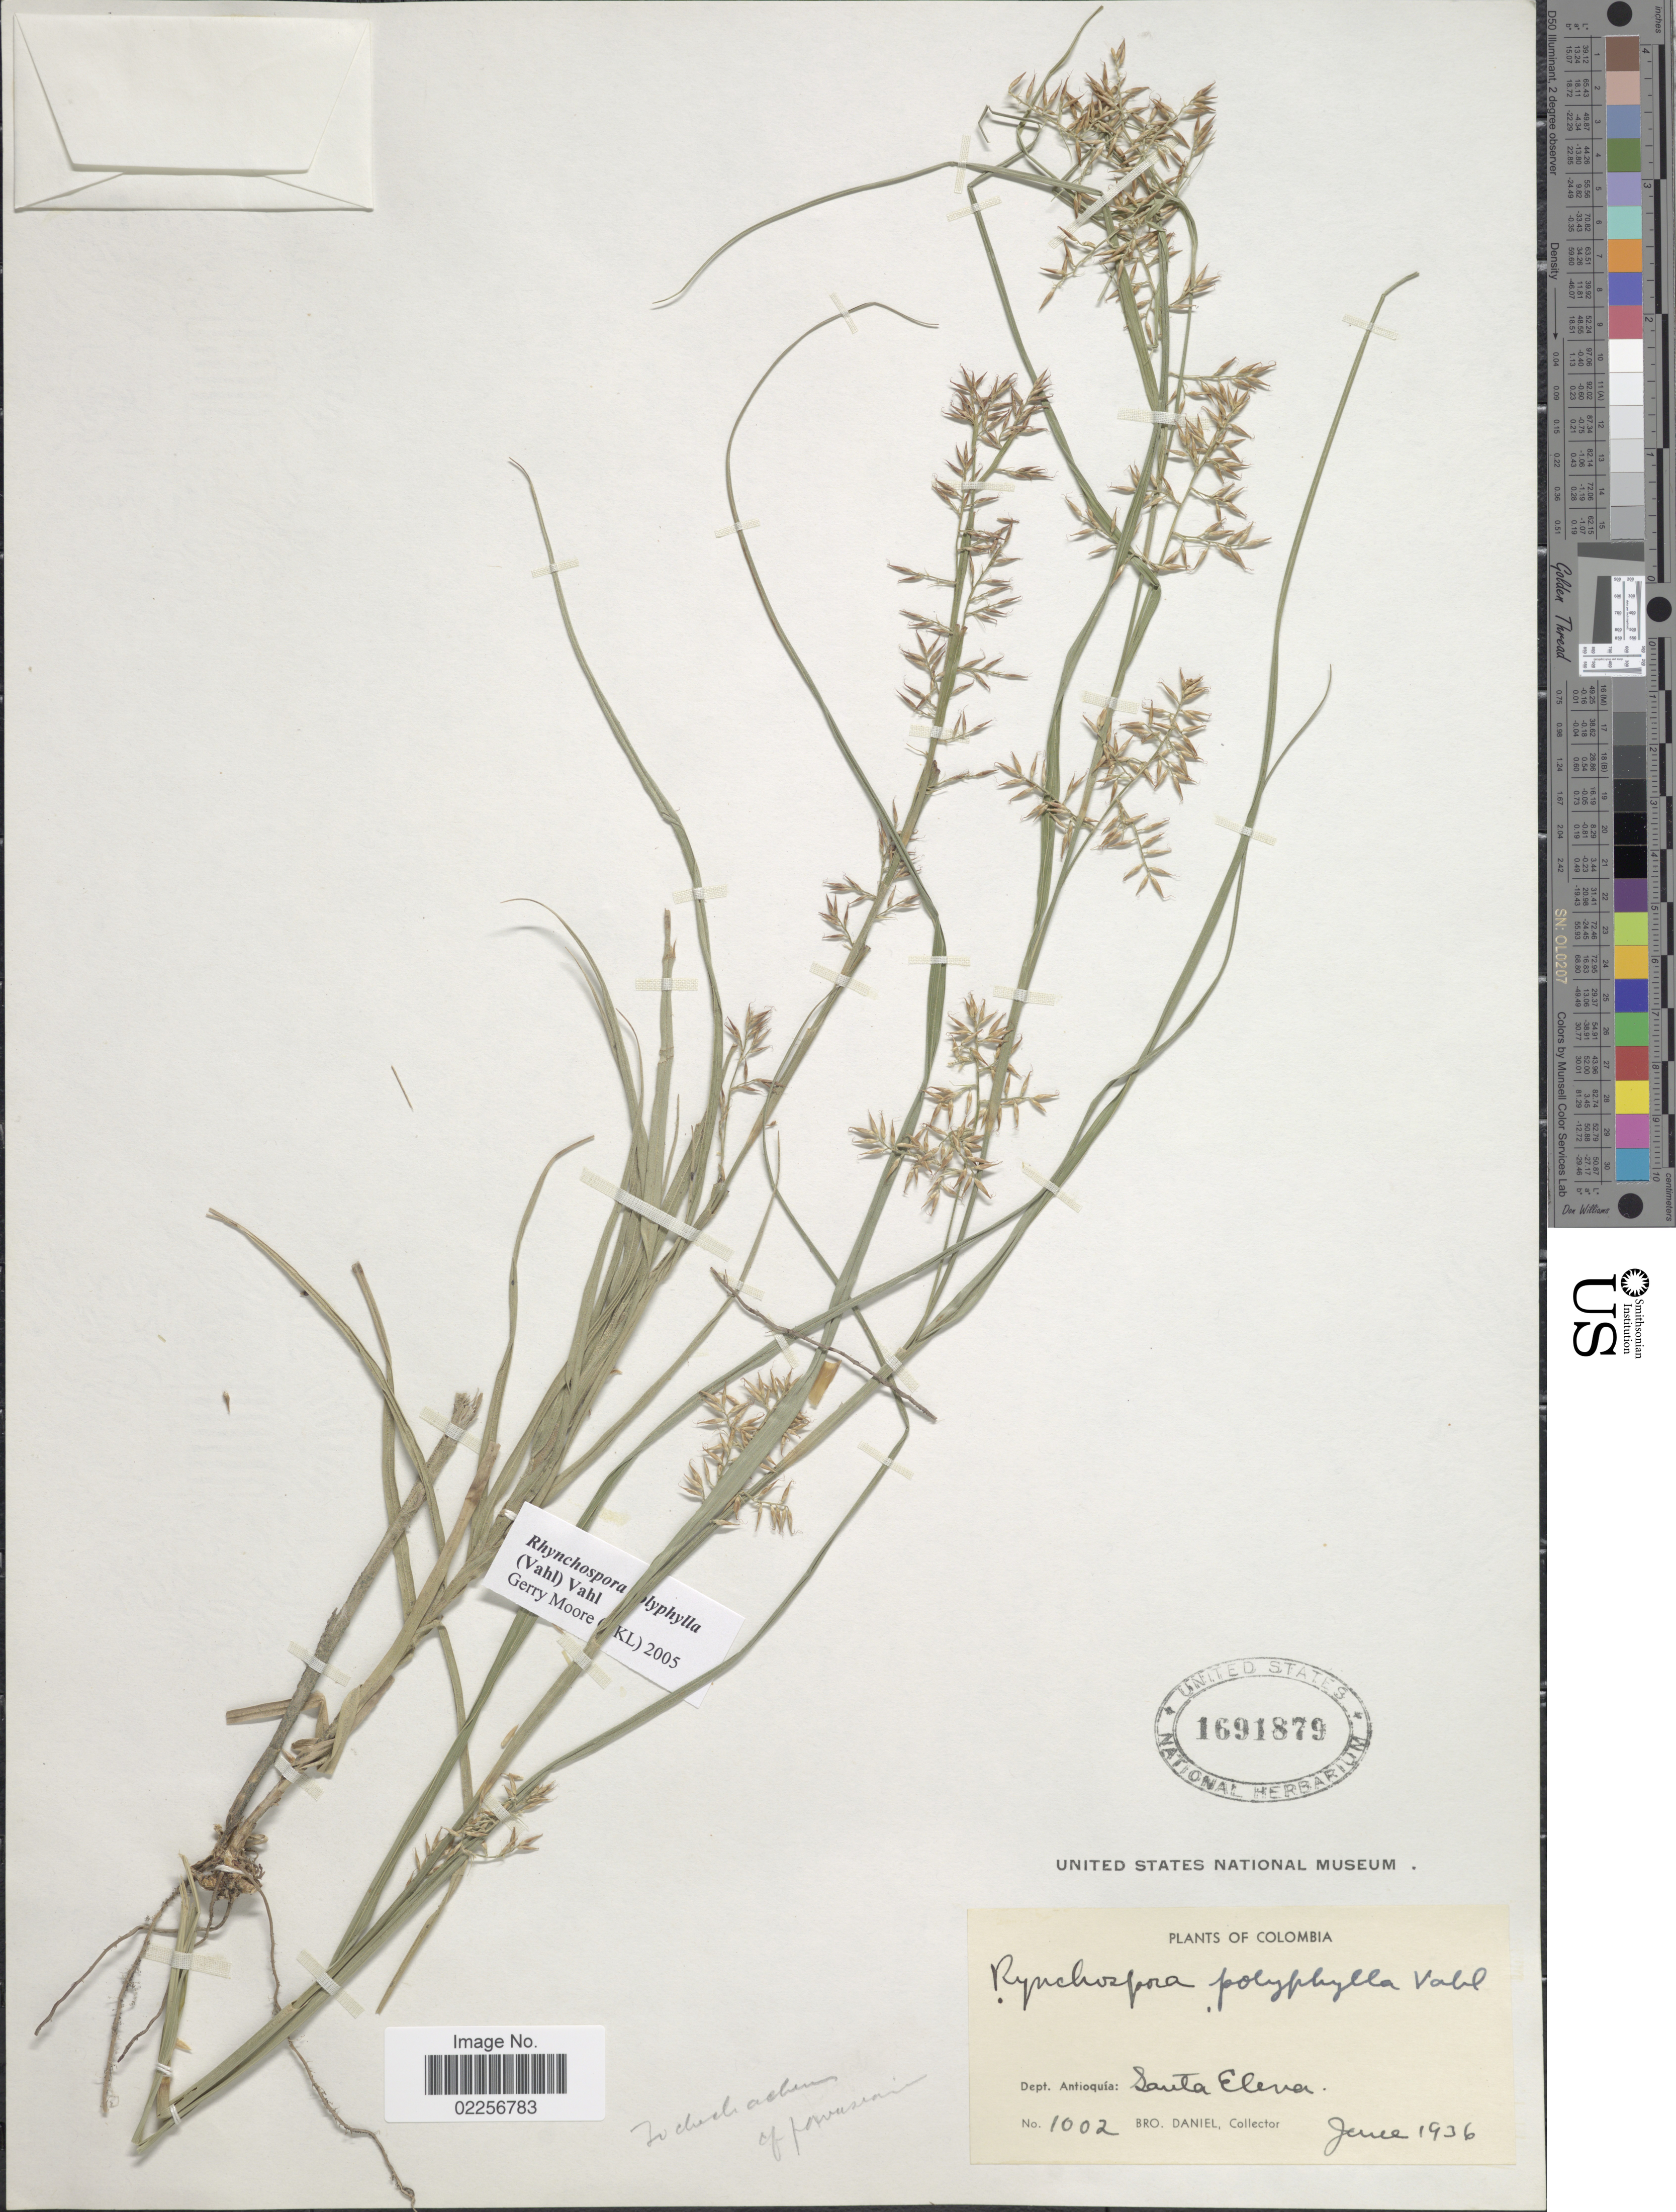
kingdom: Plantae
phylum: Tracheophyta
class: Liliopsida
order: Poales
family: Cyperaceae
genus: Rhynchospora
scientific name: Rhynchospora polyphylla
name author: (Vahl) Vahl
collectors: Bro. Daniel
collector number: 1002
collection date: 1936-06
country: Colombia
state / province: Antioquia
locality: Santa Elena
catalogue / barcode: US 1691879